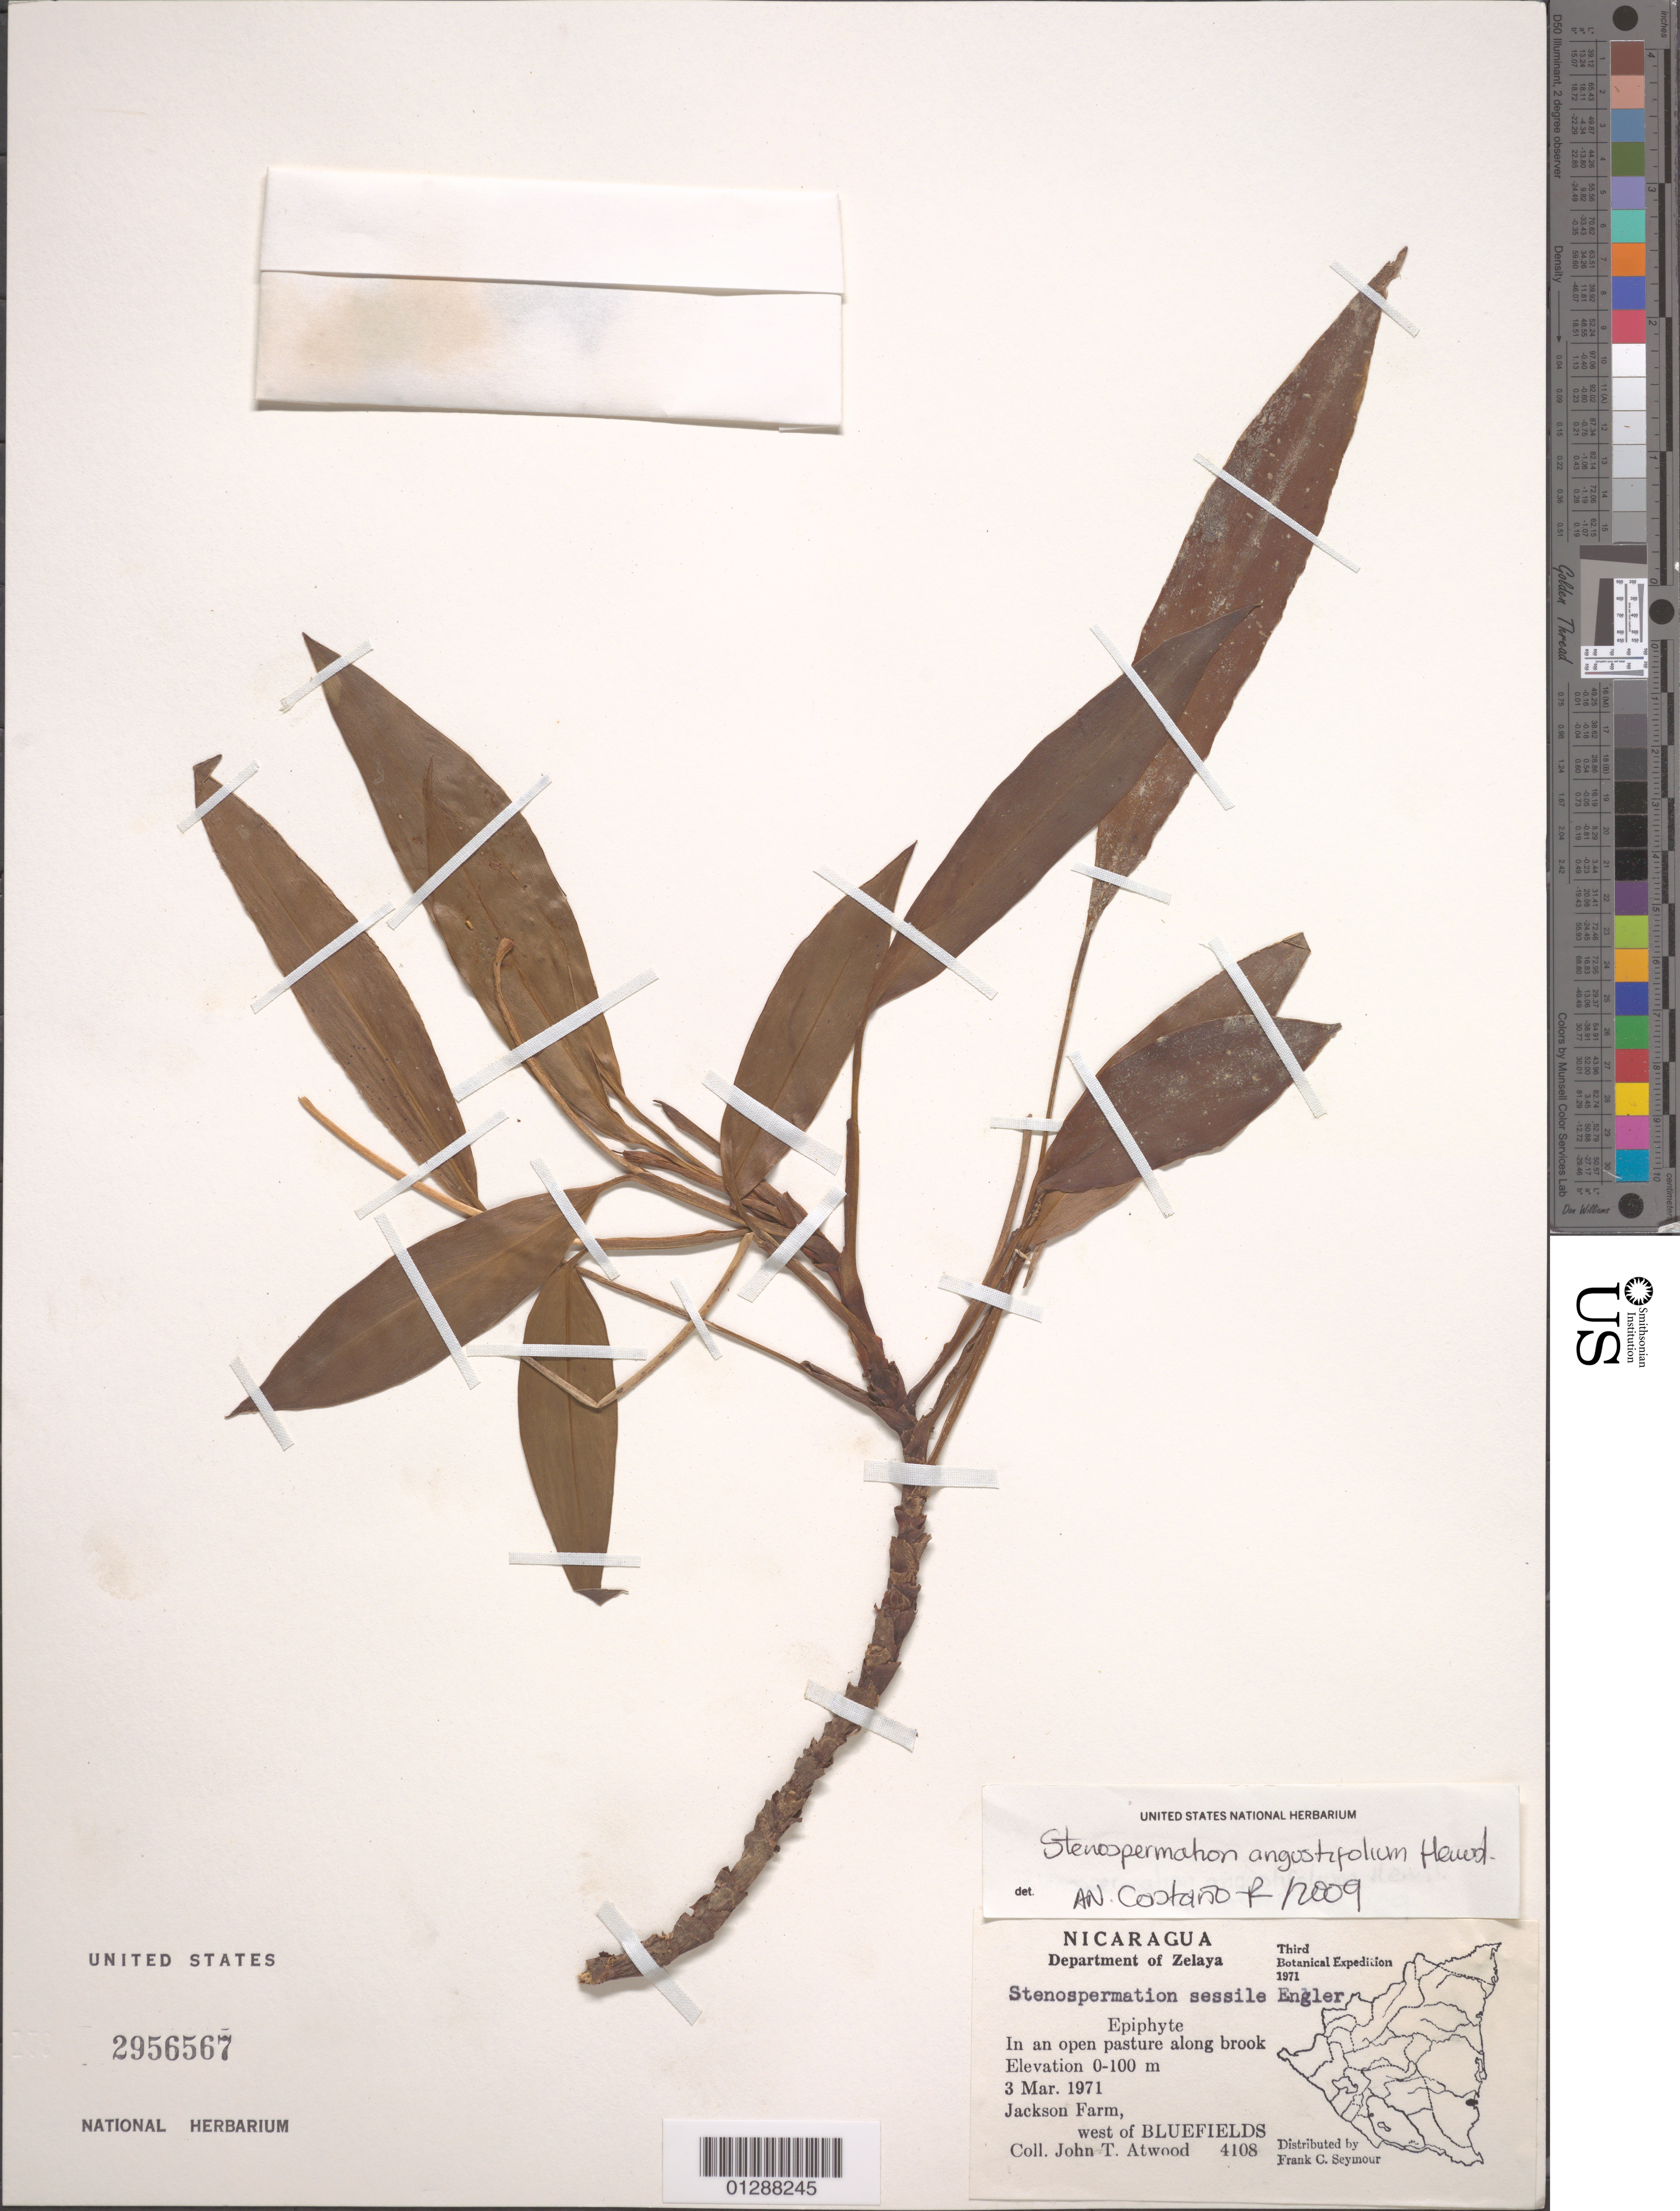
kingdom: Plantae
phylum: Tracheophyta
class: Liliopsida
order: Alismatales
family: Araceae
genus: Stenospermation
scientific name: Stenospermation angustifolium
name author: Hemsl.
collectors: J. T. Atwood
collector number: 4108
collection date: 1971-03-03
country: Nicaragua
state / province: Atlántico Sur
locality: Department of Zelaya. Jackson Farm, west of Bluefields.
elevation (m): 0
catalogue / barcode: US 2956567